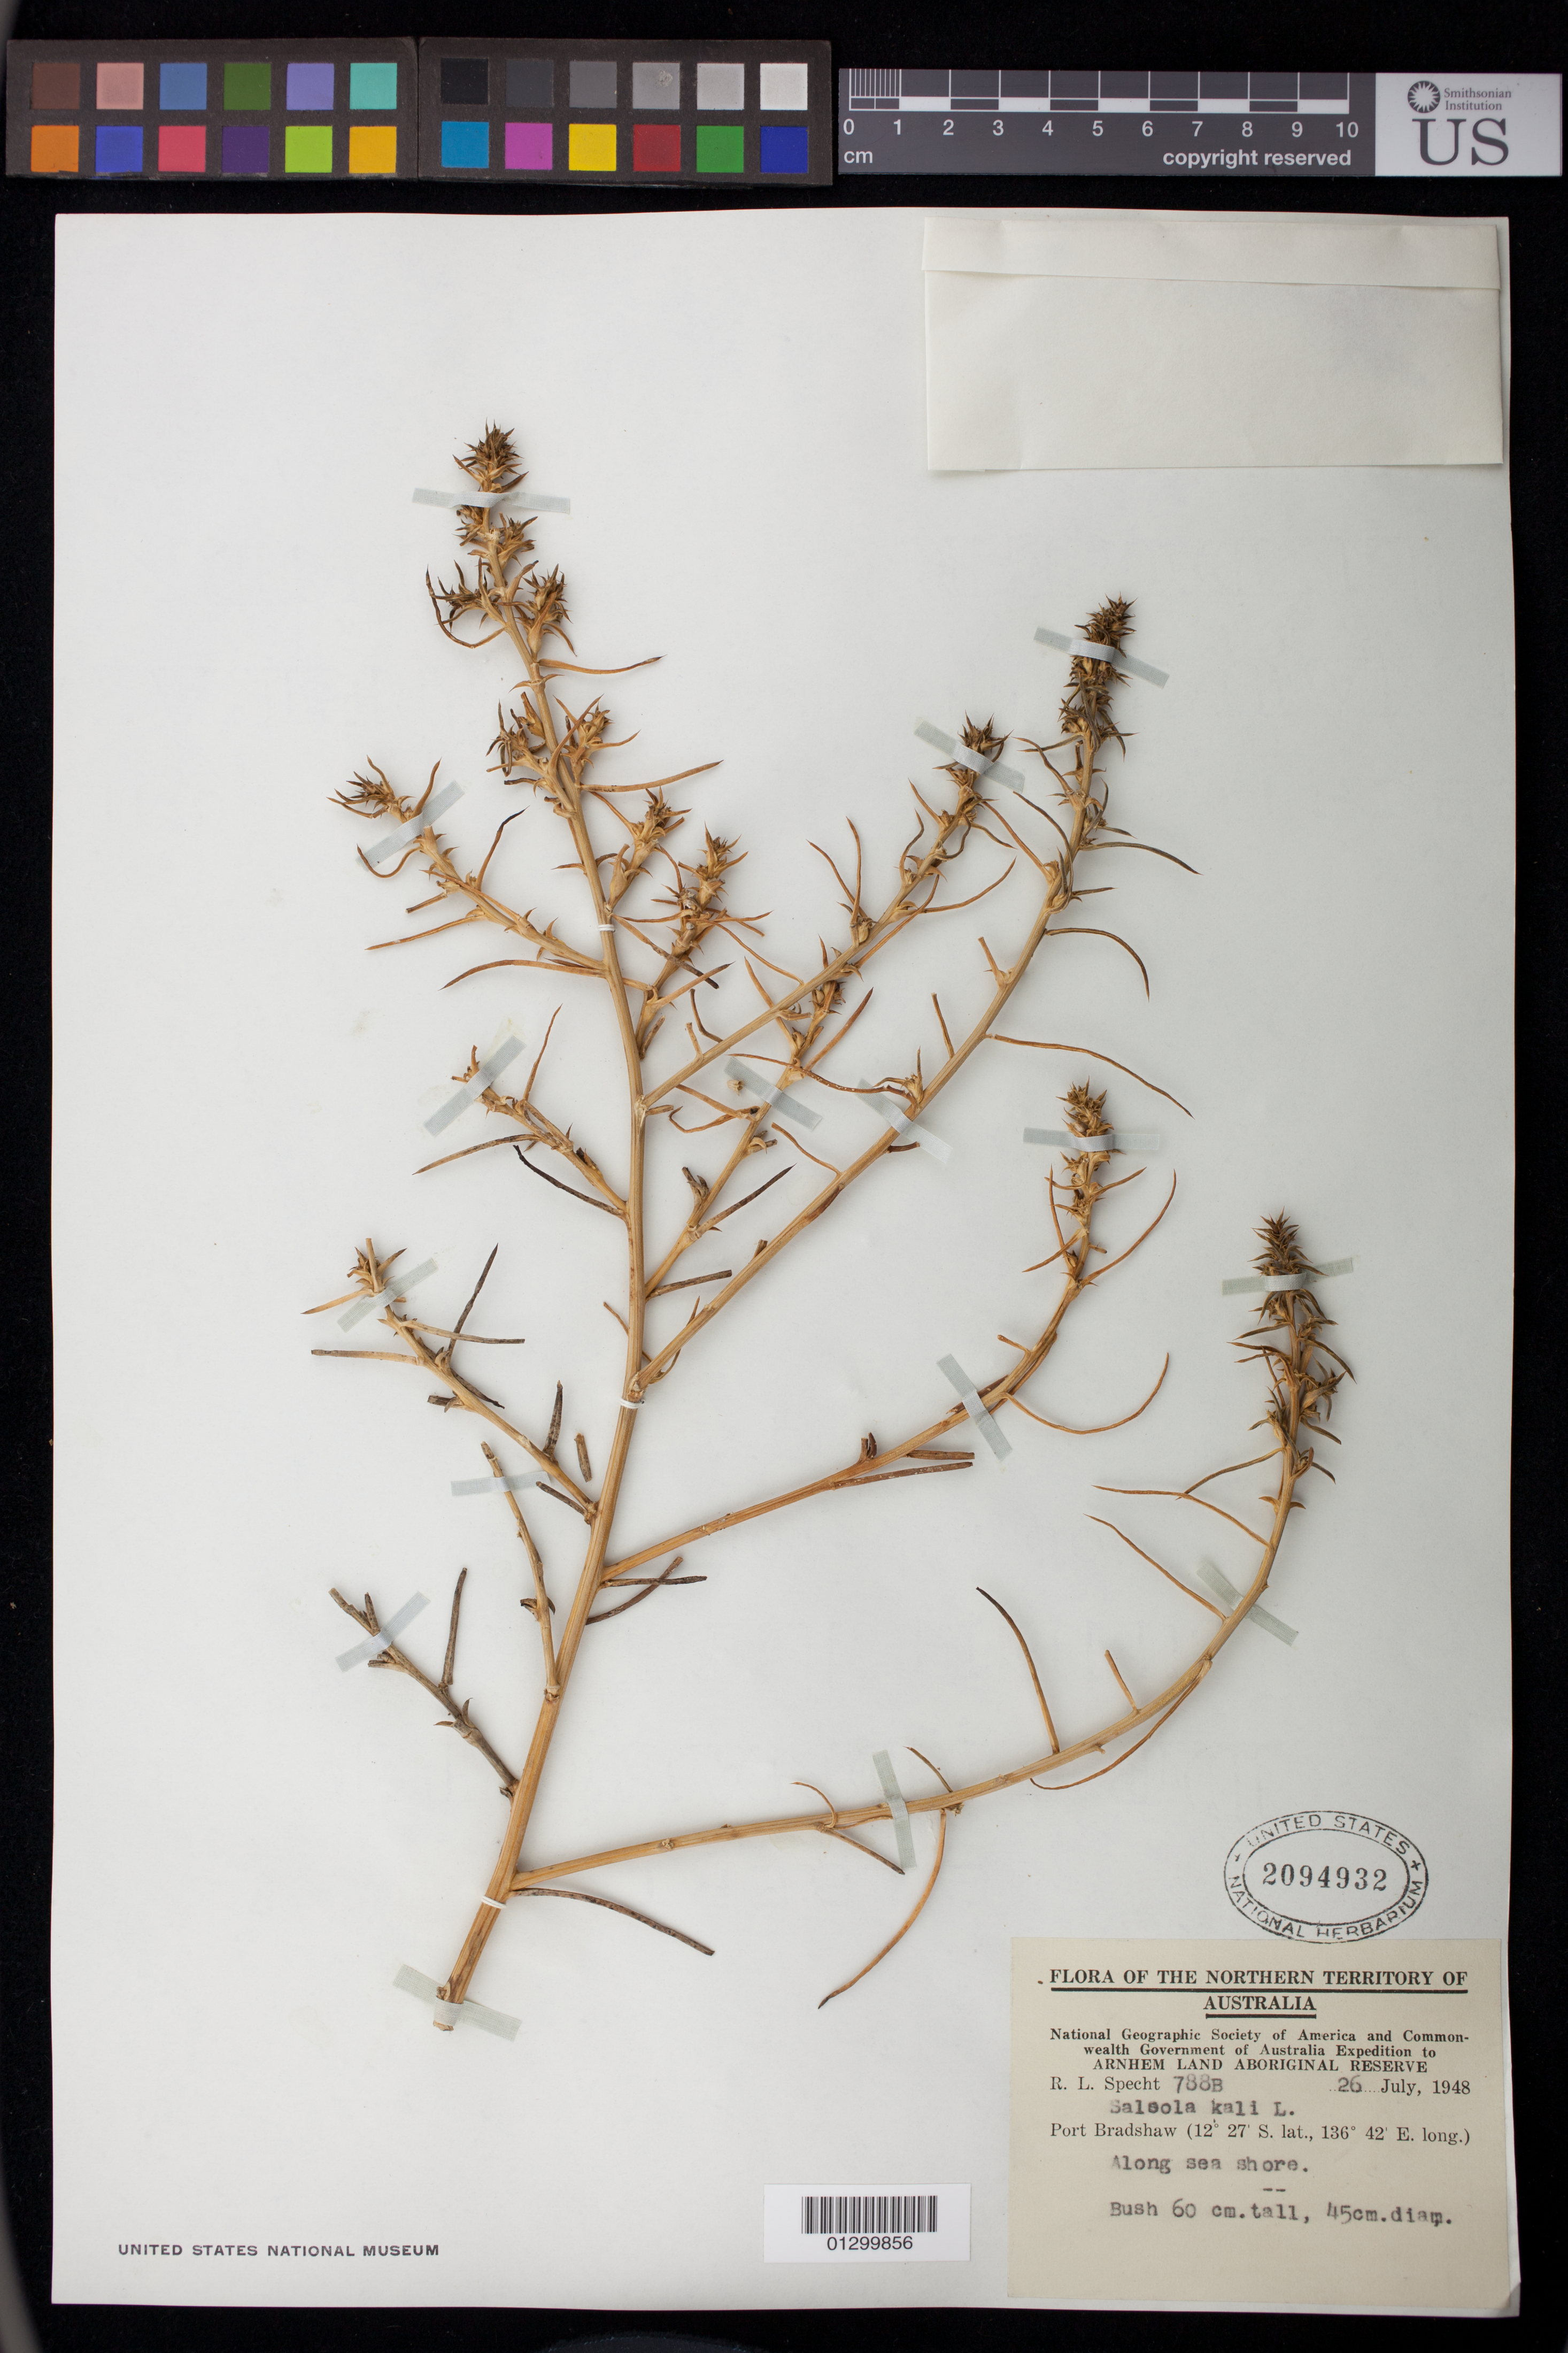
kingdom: Plantae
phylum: Tracheophyta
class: Magnoliopsida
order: Caryophyllales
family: Amaranthaceae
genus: Salsola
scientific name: Salsola kali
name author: L.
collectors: R. L. Specht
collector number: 788B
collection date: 1948-07-26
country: Australia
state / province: Northern Territory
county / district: East Arnhem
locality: Port Bradshaw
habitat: Along sea shore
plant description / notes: Bush 60 cm. tall; 45 cm. diam.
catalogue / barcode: US 2094932